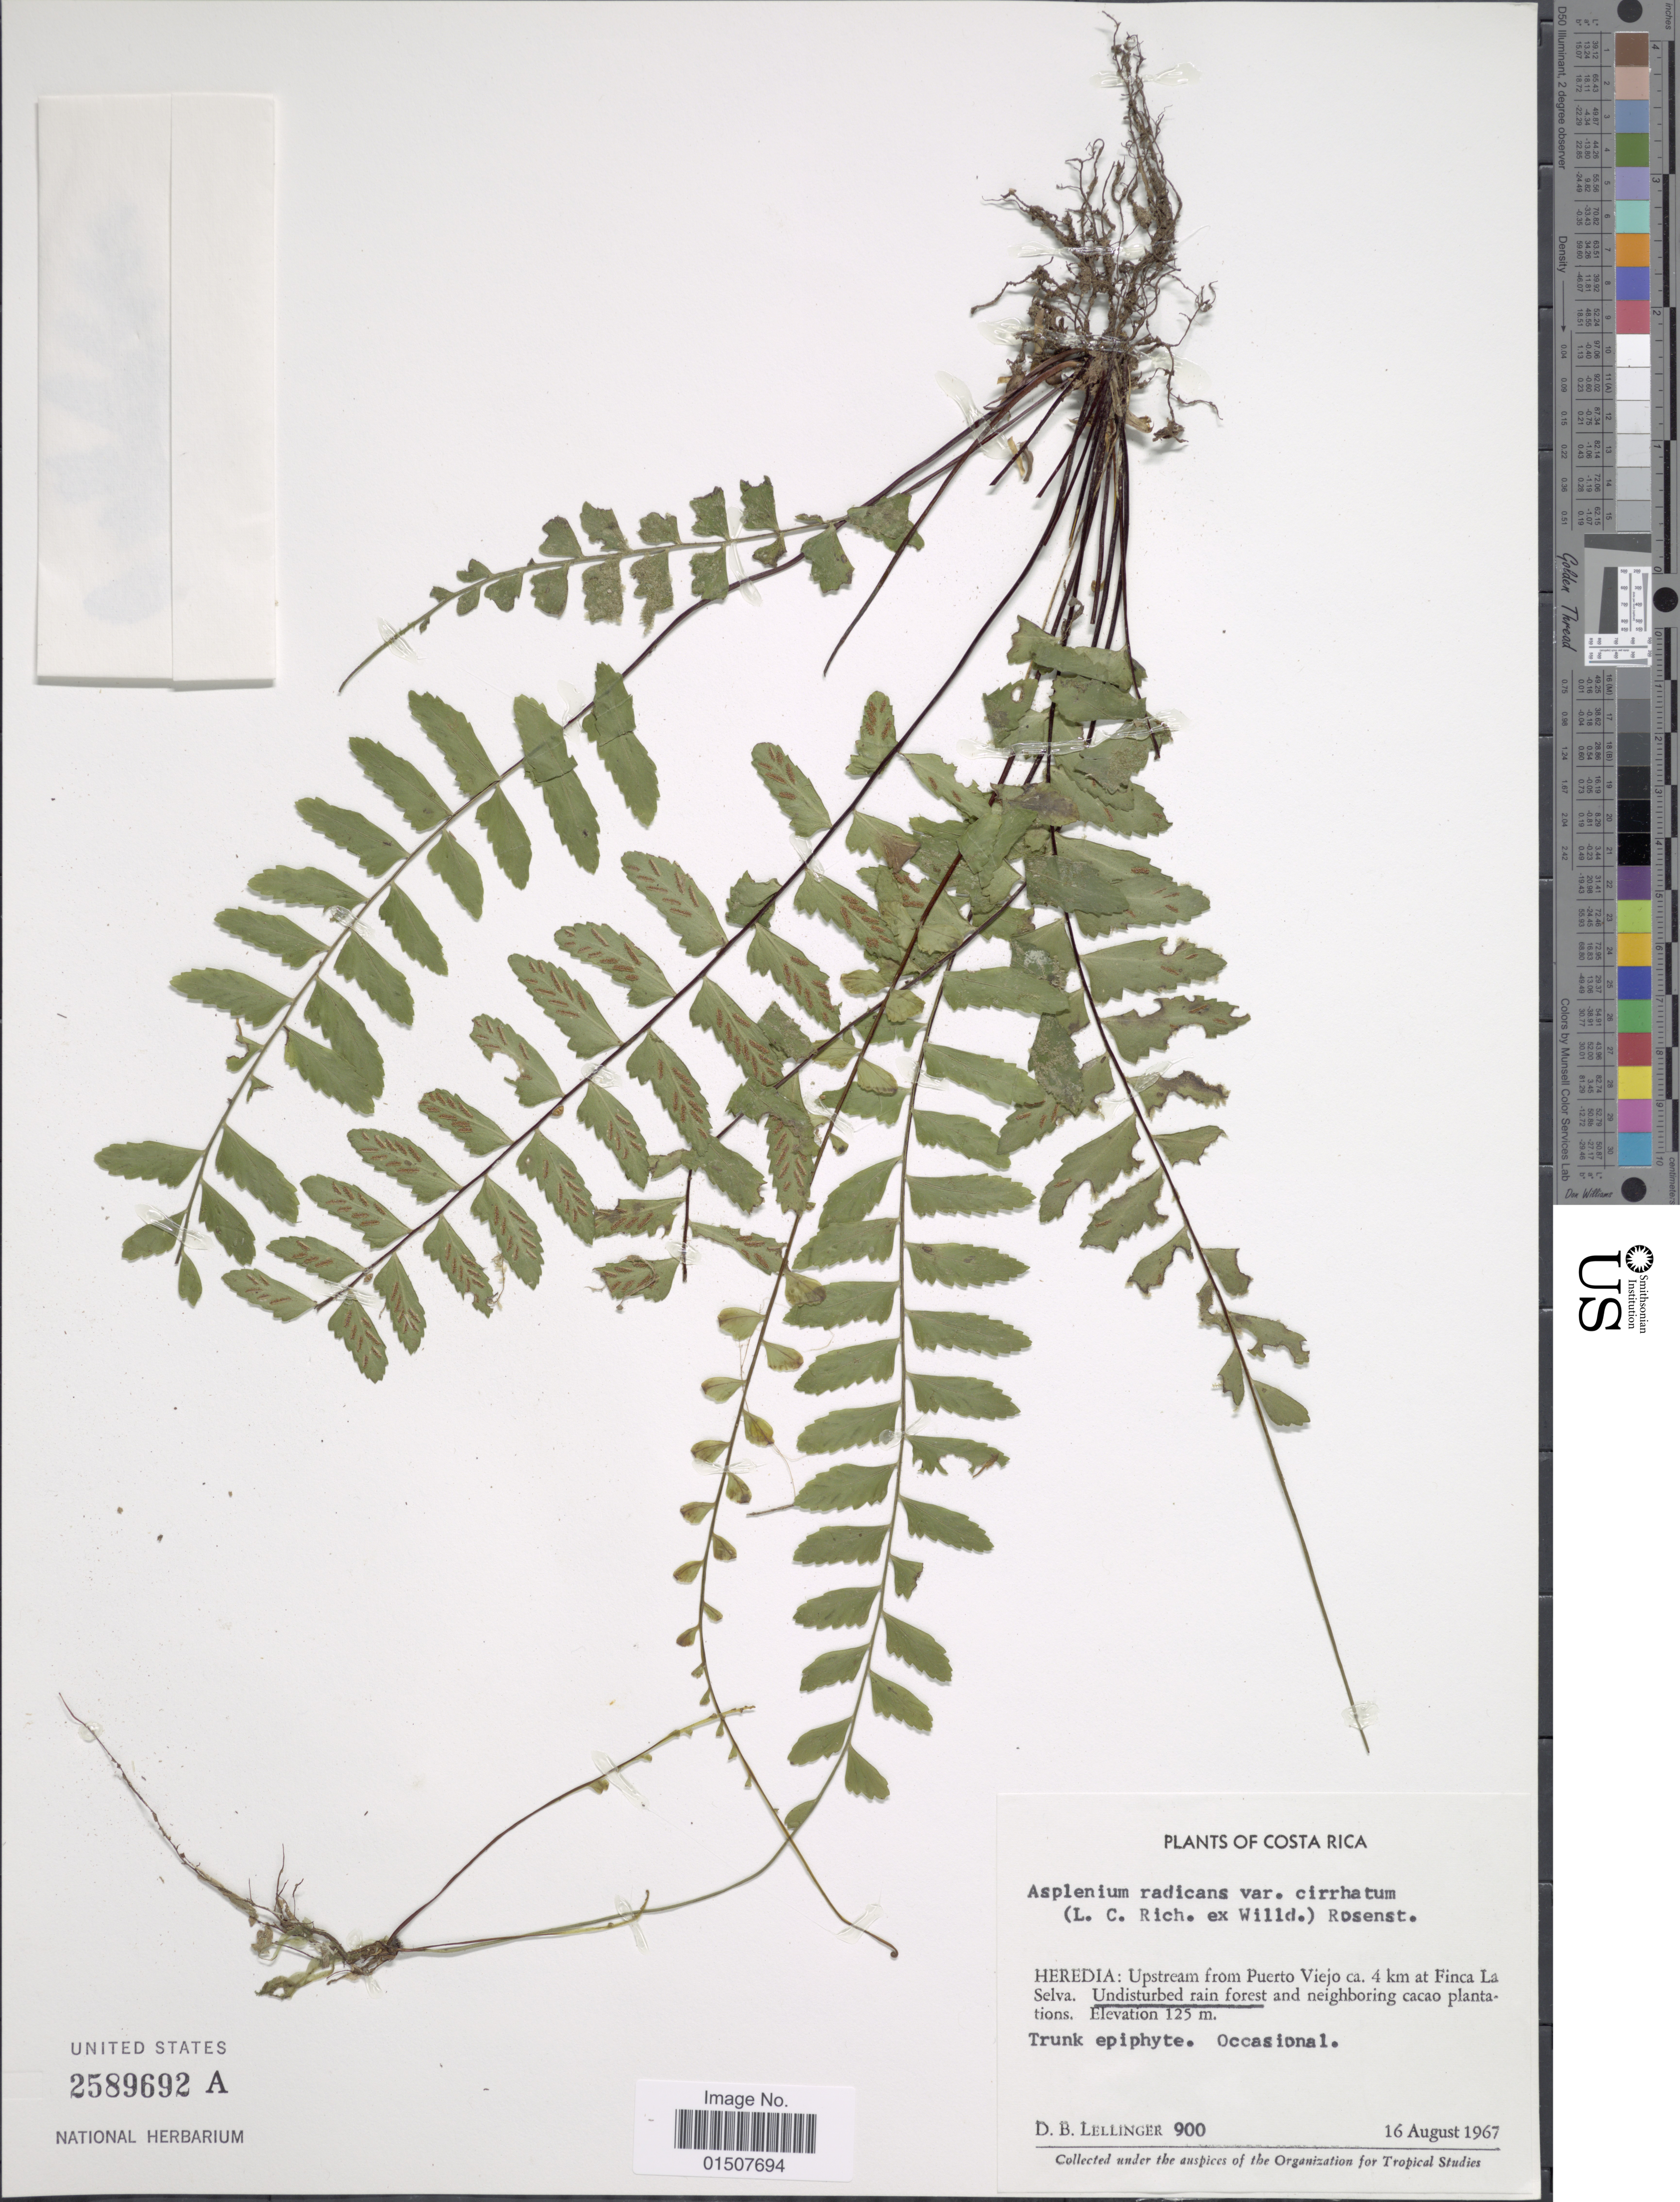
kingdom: Plantae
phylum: Tracheophyta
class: Polypodiopsida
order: Polypodiales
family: Aspleniaceae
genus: Asplenium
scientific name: Asplenium radicans var. cirrhatum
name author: (Rich. ex Willd.) Rosenst.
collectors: D. B. Lellinger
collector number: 900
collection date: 1967-08-16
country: Costa Rica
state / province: Heredia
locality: Heredia: Upstream from Puerto Viejo ca. 4 km at Finca La Selva. Undisturbed rain forest an neighboring cacao plantations.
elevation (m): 125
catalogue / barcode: US 2589692A